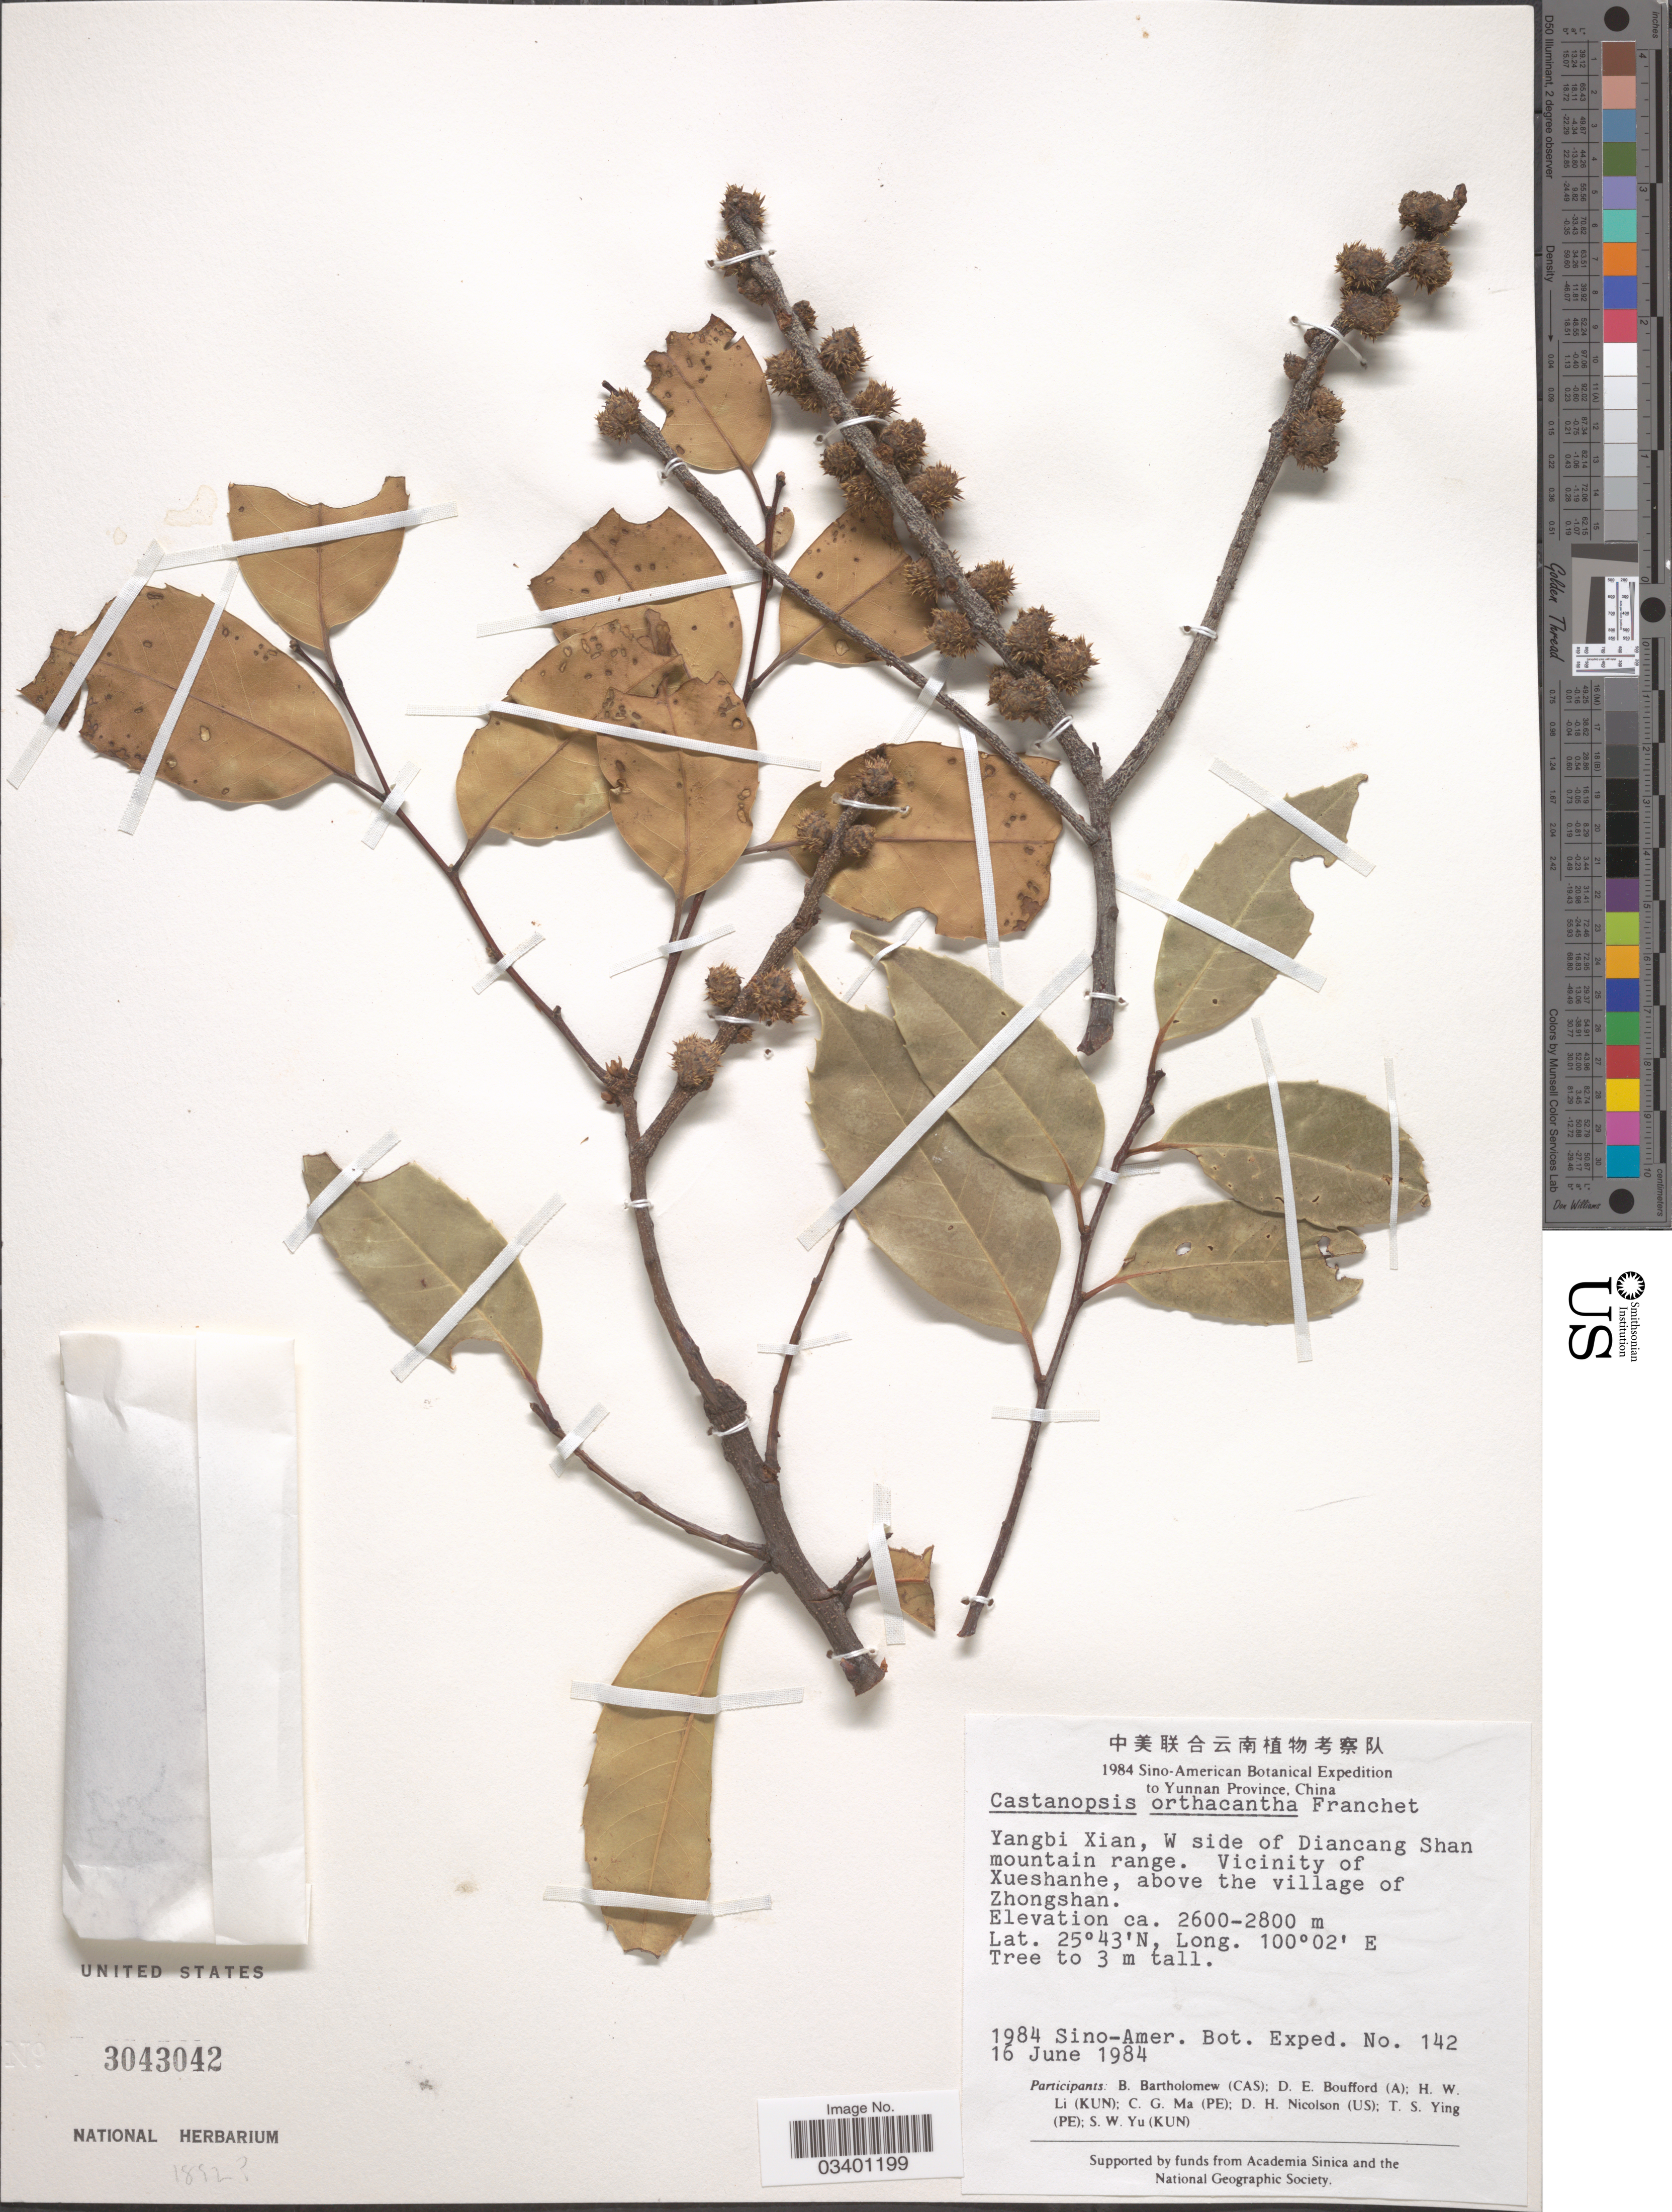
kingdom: Plantae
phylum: Tracheophyta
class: Magnoliopsida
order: Fagales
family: Fagaceae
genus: Castanopsis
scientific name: Castanopsis orthacantha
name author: Franch.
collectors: B. Bartholomew, D. E. Boufford, H. W. Li, C. Ma & et al.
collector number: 142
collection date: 1984-06-16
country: China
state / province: Yunnan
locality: Yangbi Xian, W side of Diancang Shan mountain range. Vicinity of Xueshanhe, above the village of Zhongshan.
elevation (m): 2600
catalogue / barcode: US 3043042